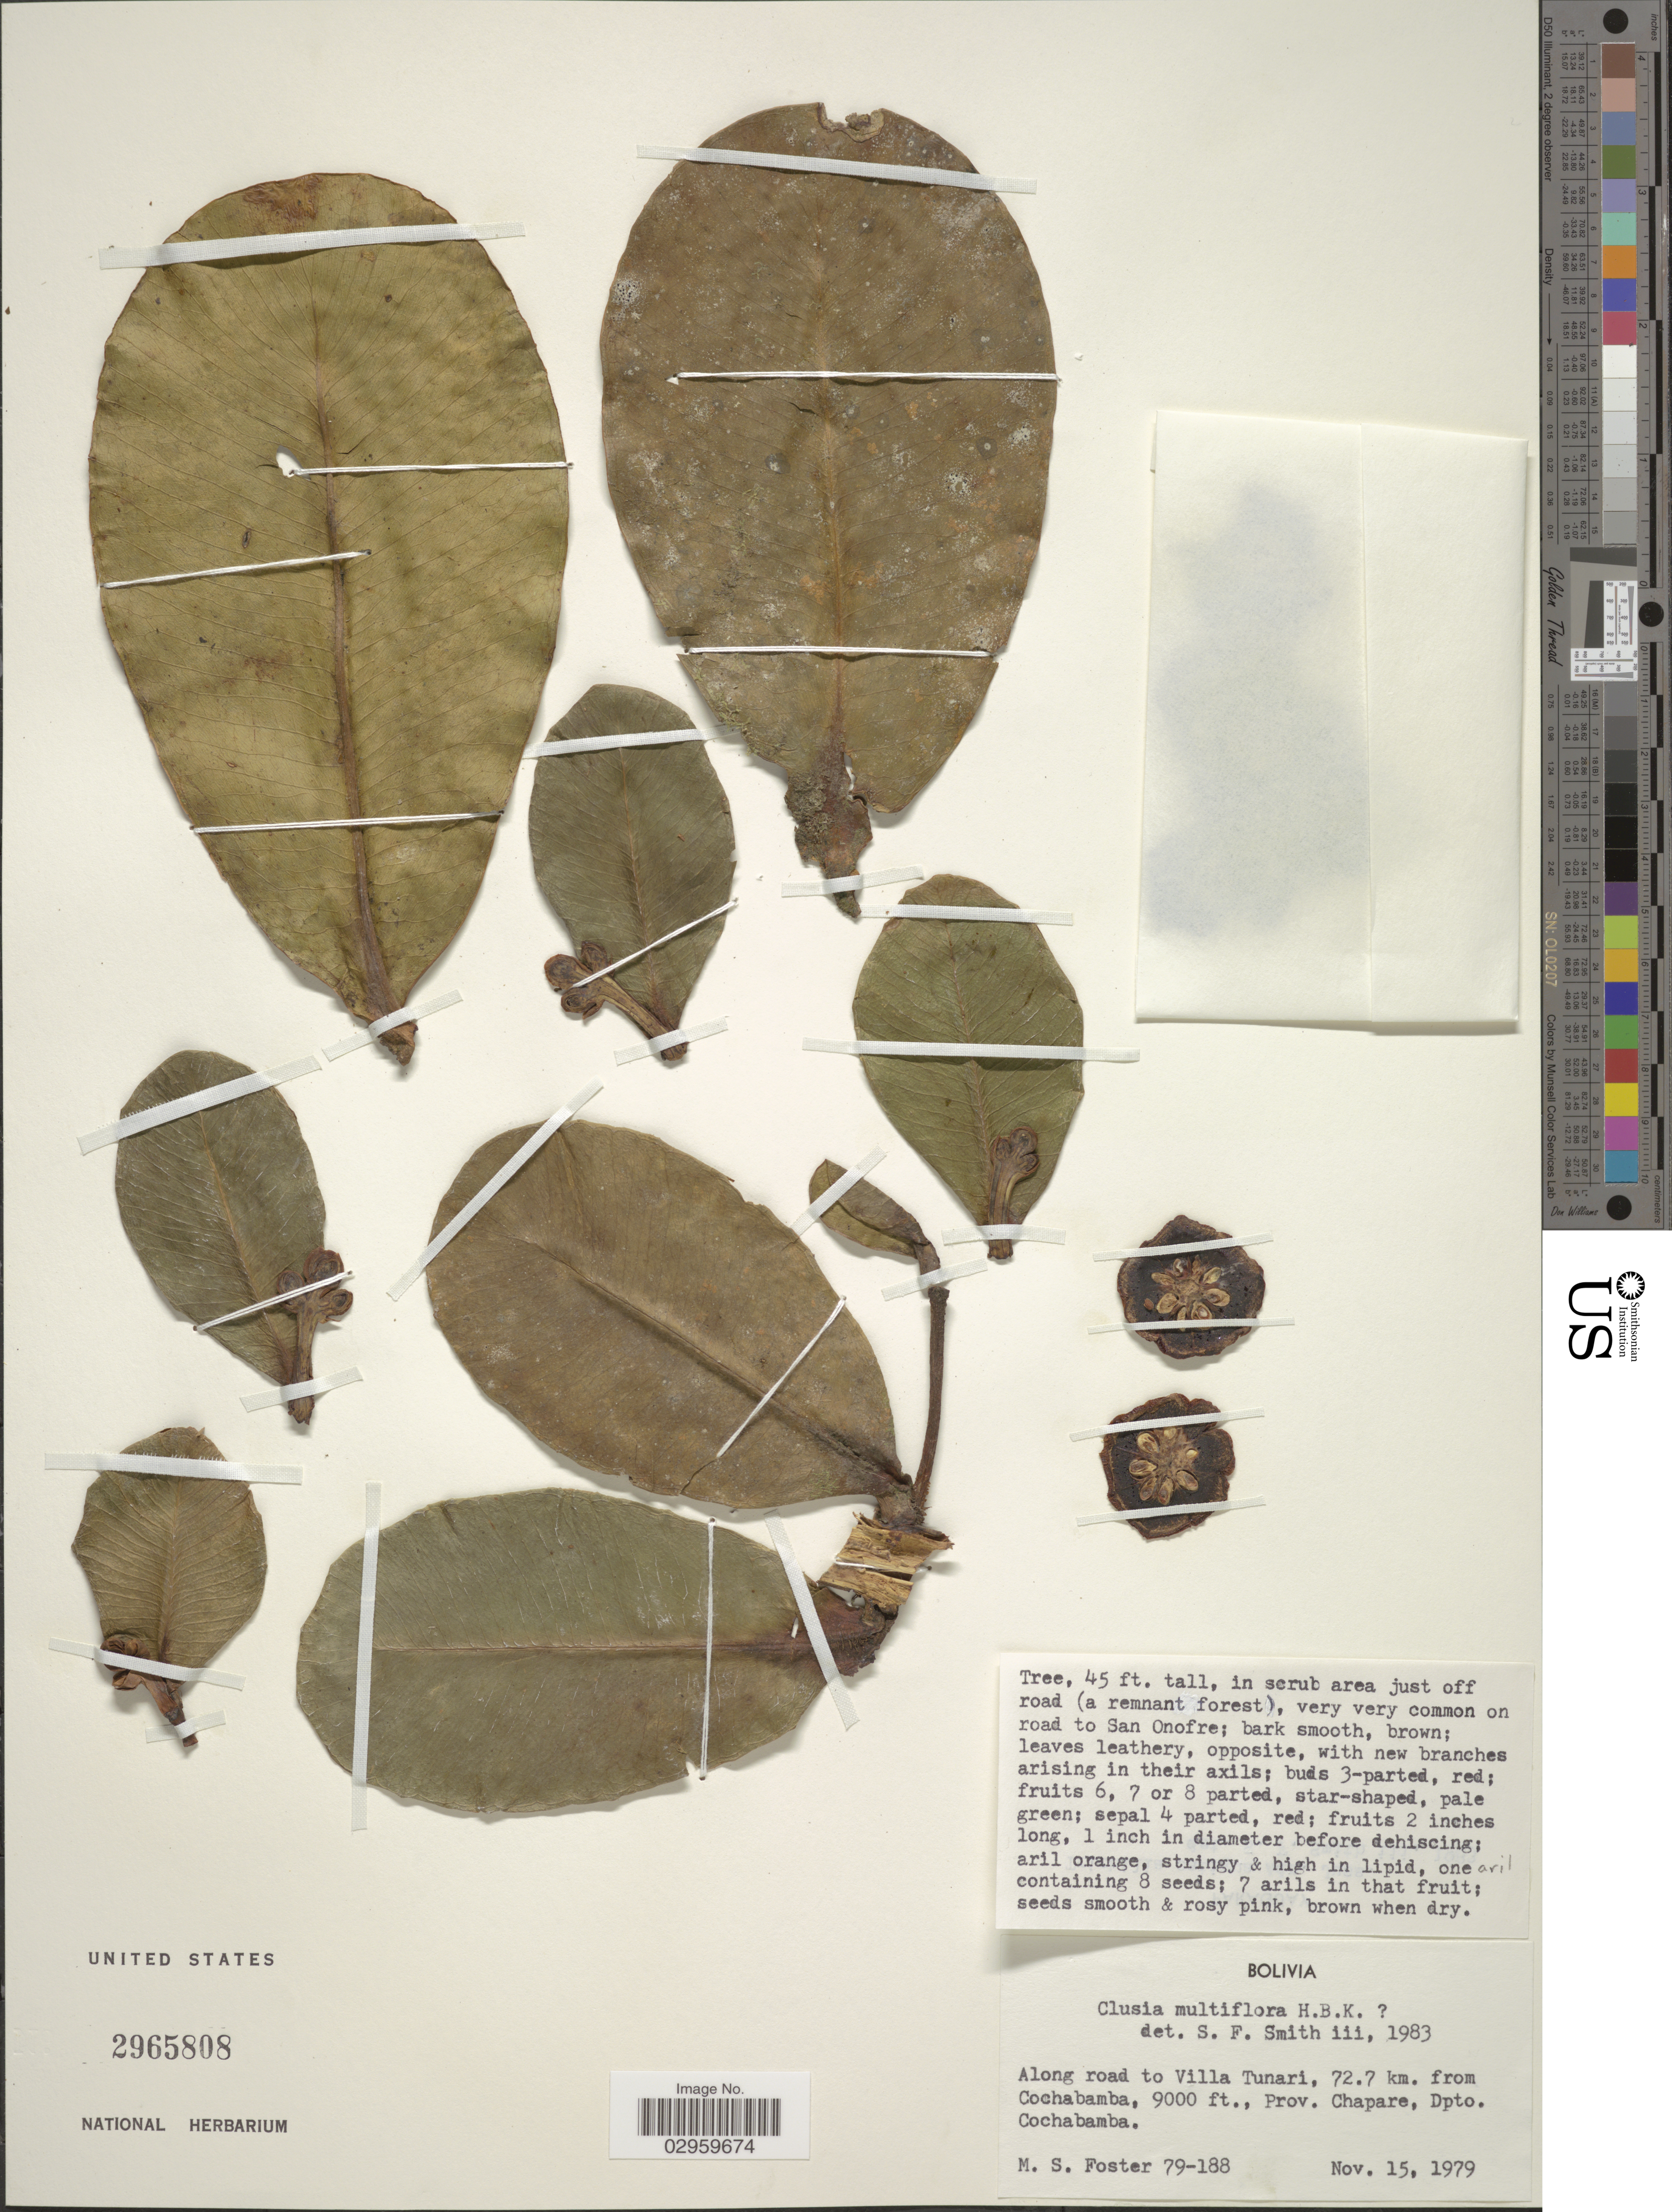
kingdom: Plantae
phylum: Tracheophyta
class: Magnoliopsida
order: Malpighiales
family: Clusiaceae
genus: Clusia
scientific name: Clusia multiflora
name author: Kunth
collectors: M. Foster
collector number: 79-188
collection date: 1979-11-15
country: Bolivia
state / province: Cochabamba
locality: Along road to Villa Tunari, 72.7 km. from Cochabamba, Prov. Chapare, Dpto. Cochabamba.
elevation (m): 2743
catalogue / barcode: US 2965808